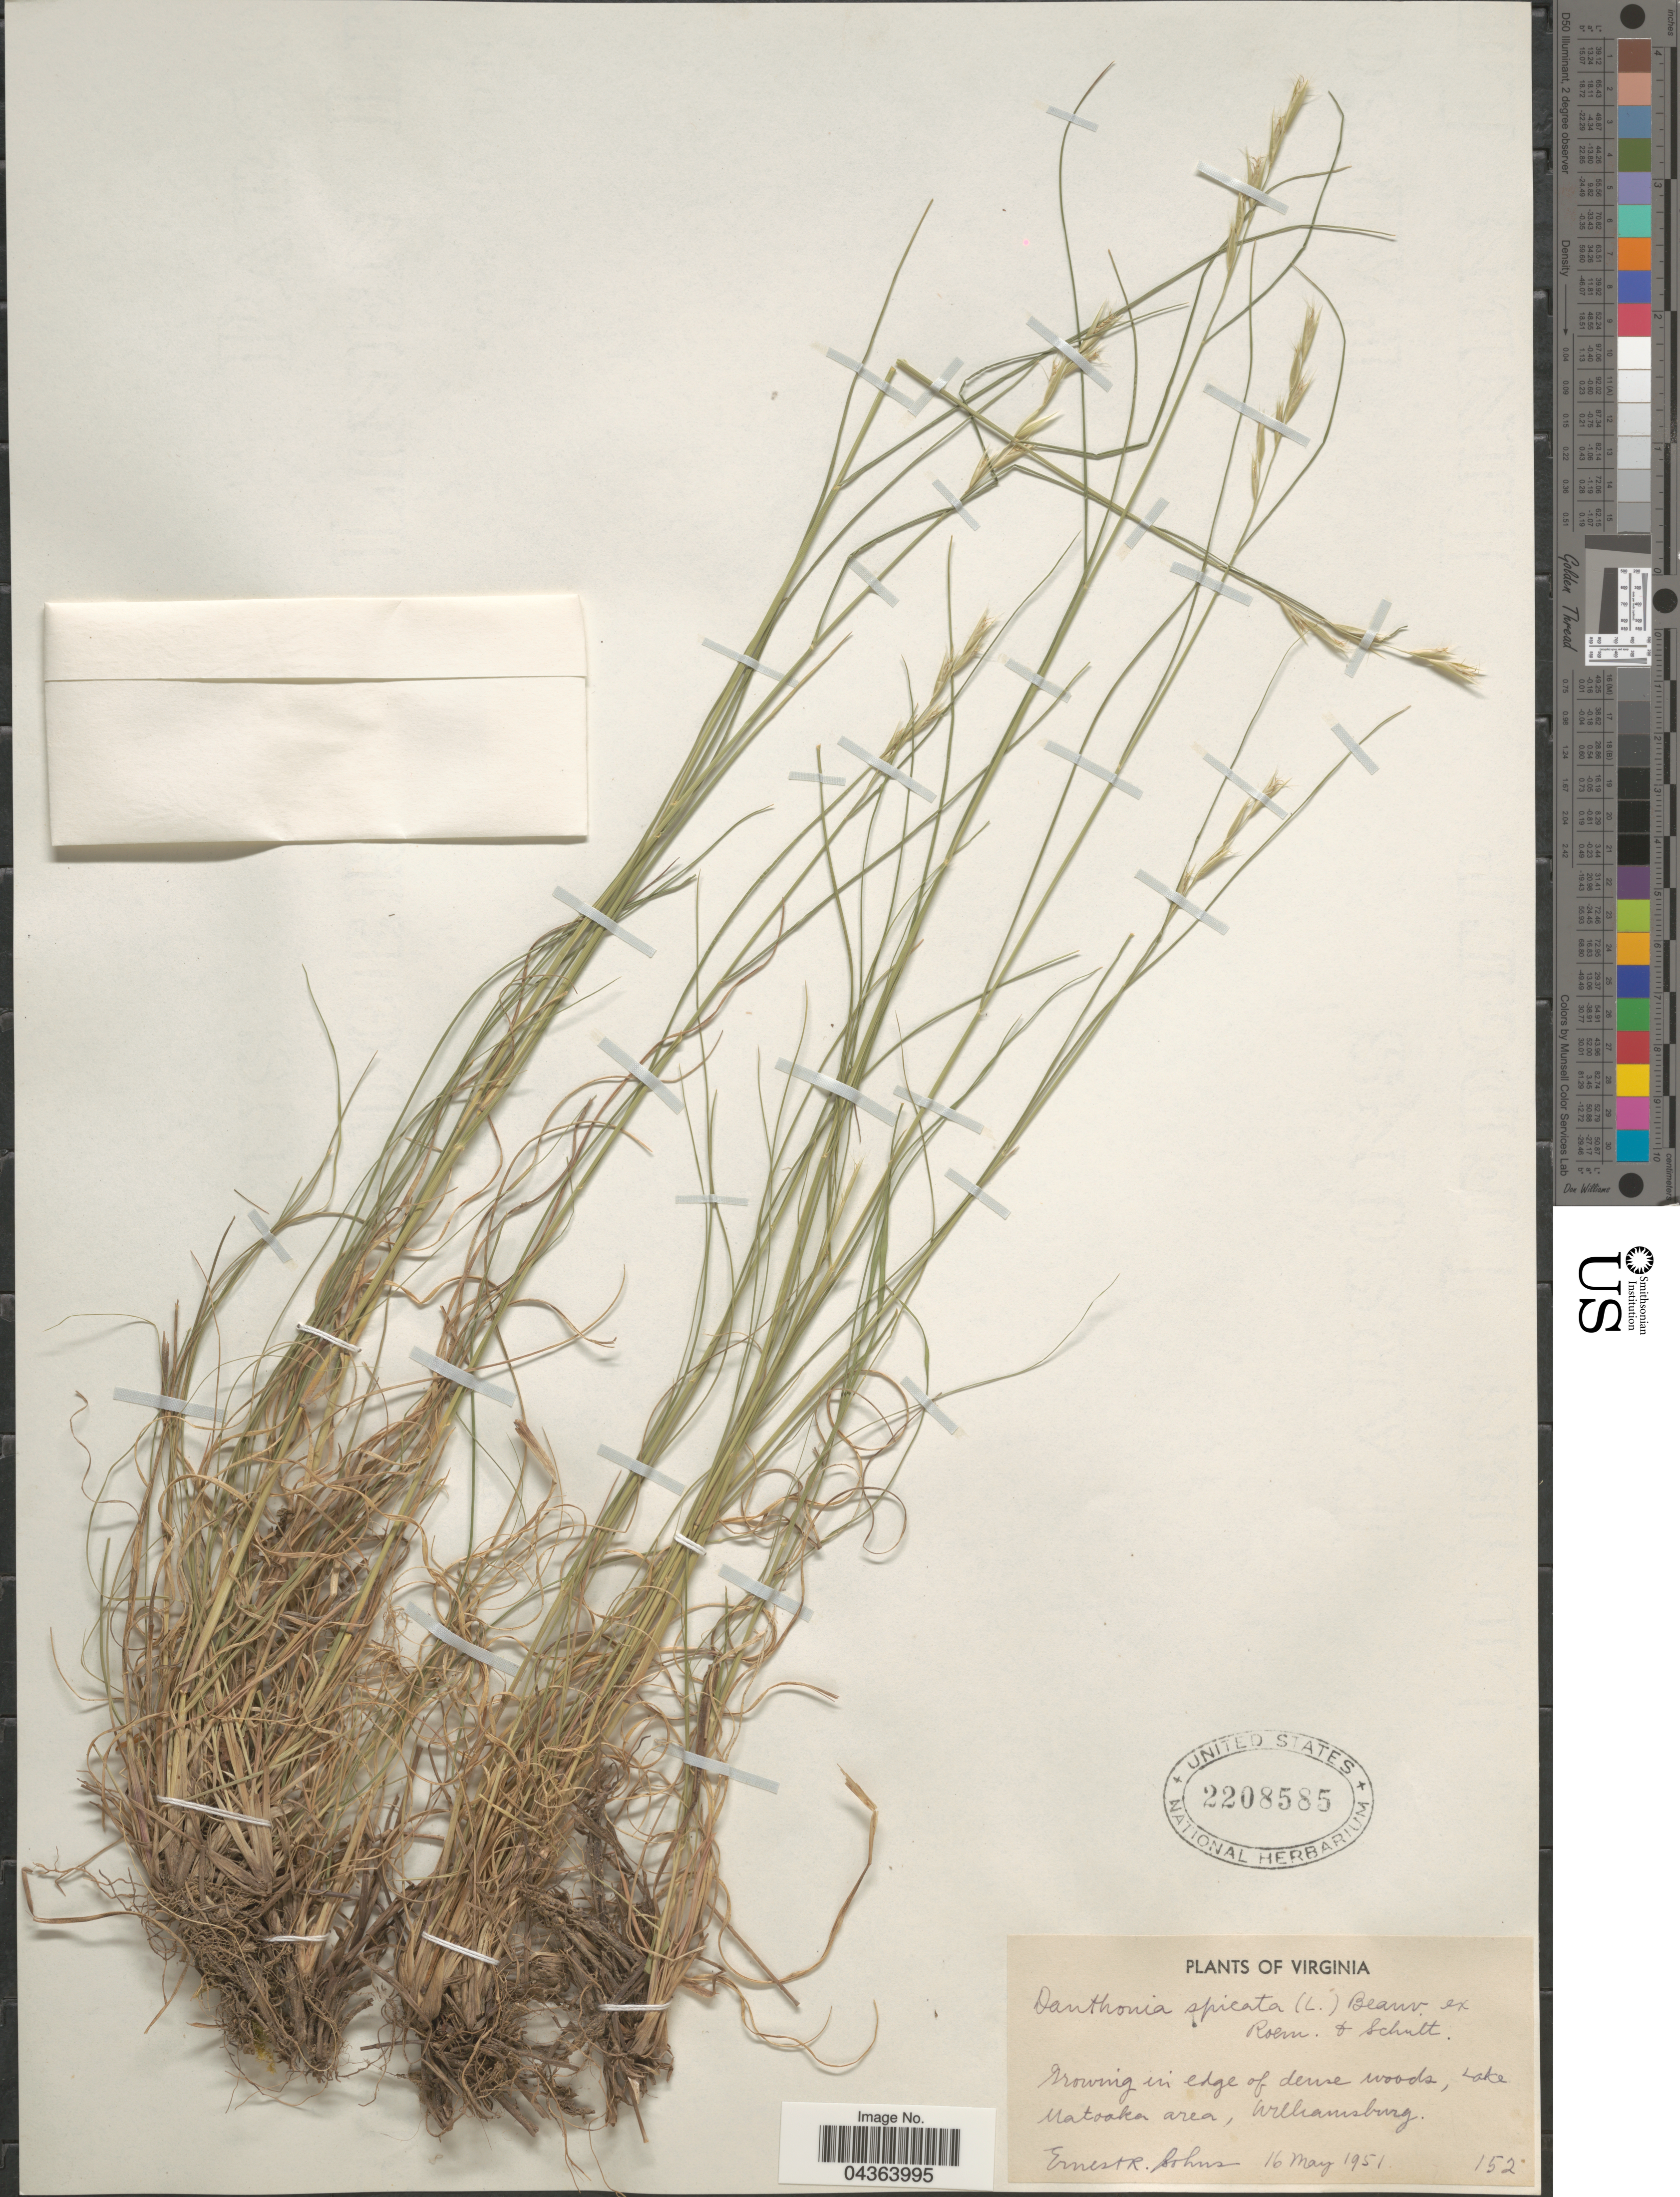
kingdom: Plantae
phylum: Tracheophyta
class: Liliopsida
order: Poales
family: Poaceae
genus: Danthonia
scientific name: Danthonia spicata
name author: (L.) P. Beauv. ex Roem. & Schult.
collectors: E. R. Sohns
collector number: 152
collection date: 1951-05-16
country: United States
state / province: Virginia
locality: In edge of dense woods, Lake Matoaka area, Williamsburg.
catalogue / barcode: US 2208585